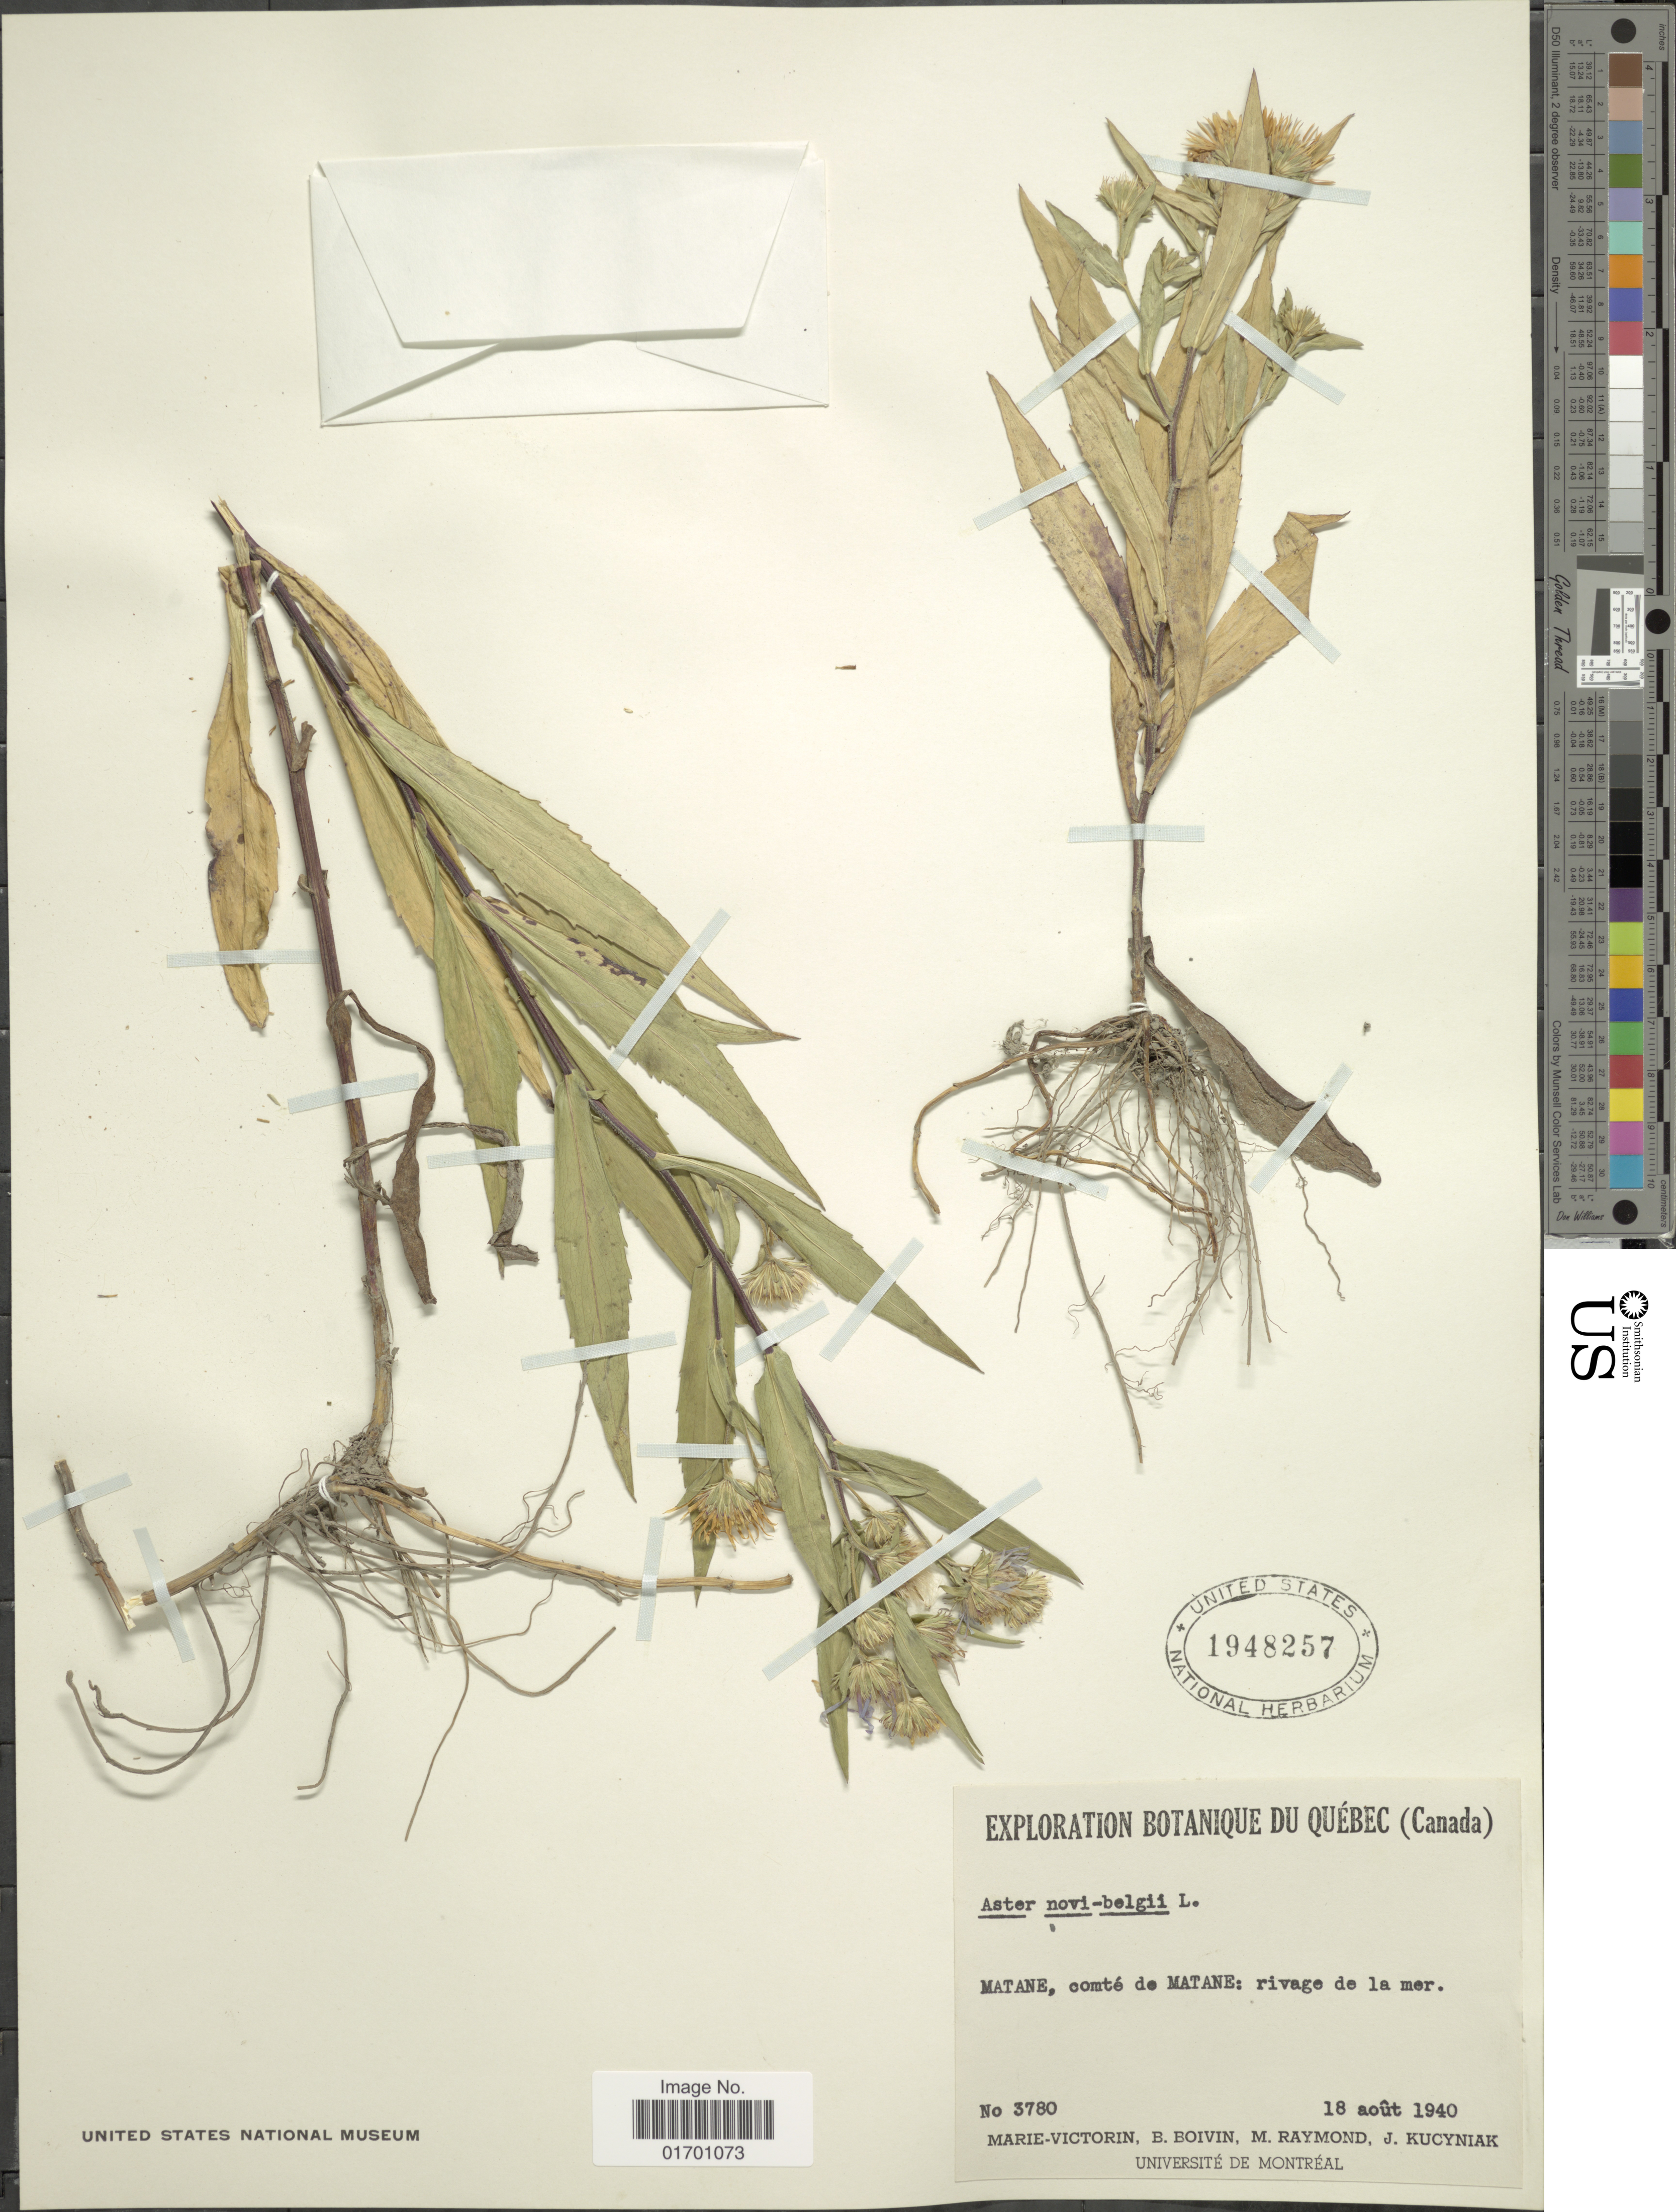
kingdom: Plantae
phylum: Tracheophyta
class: Magnoliopsida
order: Asterales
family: Asteraceae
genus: Symphyotrichum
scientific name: Symphyotrichum novi-belgii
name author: (L.) G.L. Nesom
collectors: -. Marie-Victorin, J. R. B. Boivin, M. Raymond & J. Kucyniak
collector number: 3780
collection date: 1940-08-18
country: Canada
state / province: Quebec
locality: Matane, comte de Matane: rivage de la mer.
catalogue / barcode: US 1948257